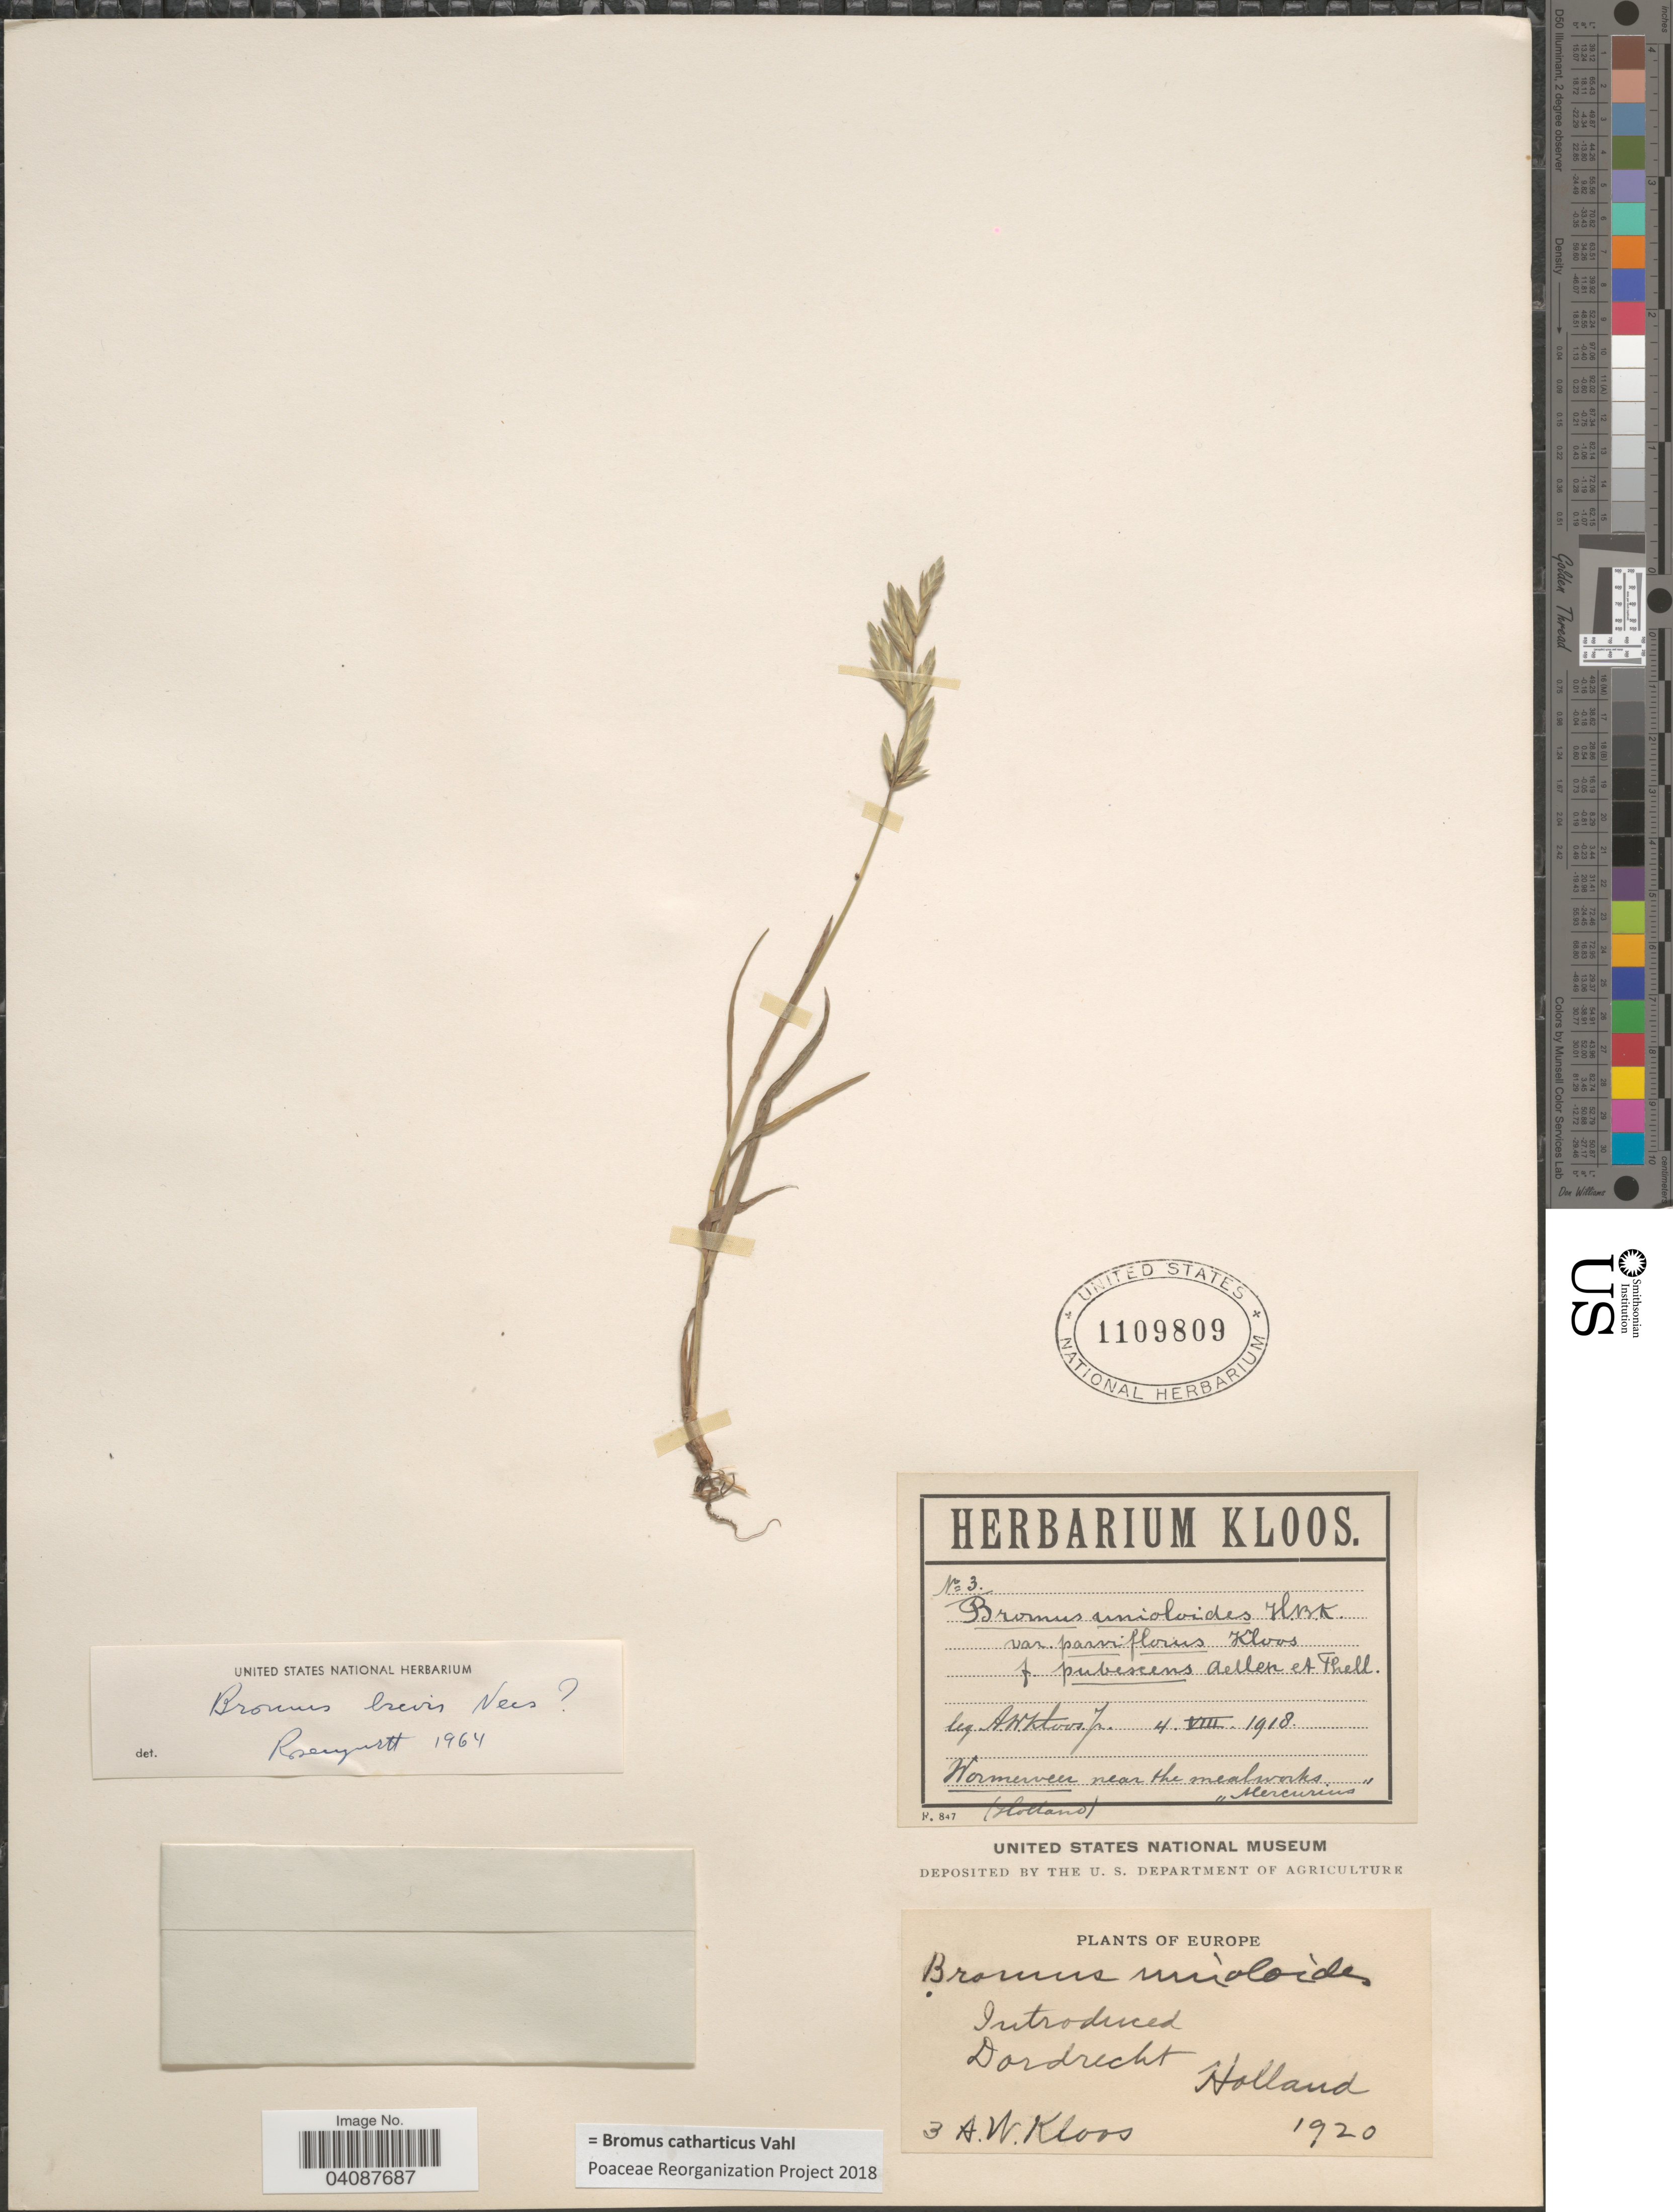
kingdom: Plantae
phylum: Tracheophyta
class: Liliopsida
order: Poales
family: Poaceae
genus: Bromus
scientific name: Bromus catharticus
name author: Vahl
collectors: A. W. Kloos, Jr.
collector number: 3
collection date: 1918-08-04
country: Netherlands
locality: Wormerveer near the mealworks (Holland) "Mercurius".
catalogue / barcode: US 1109809